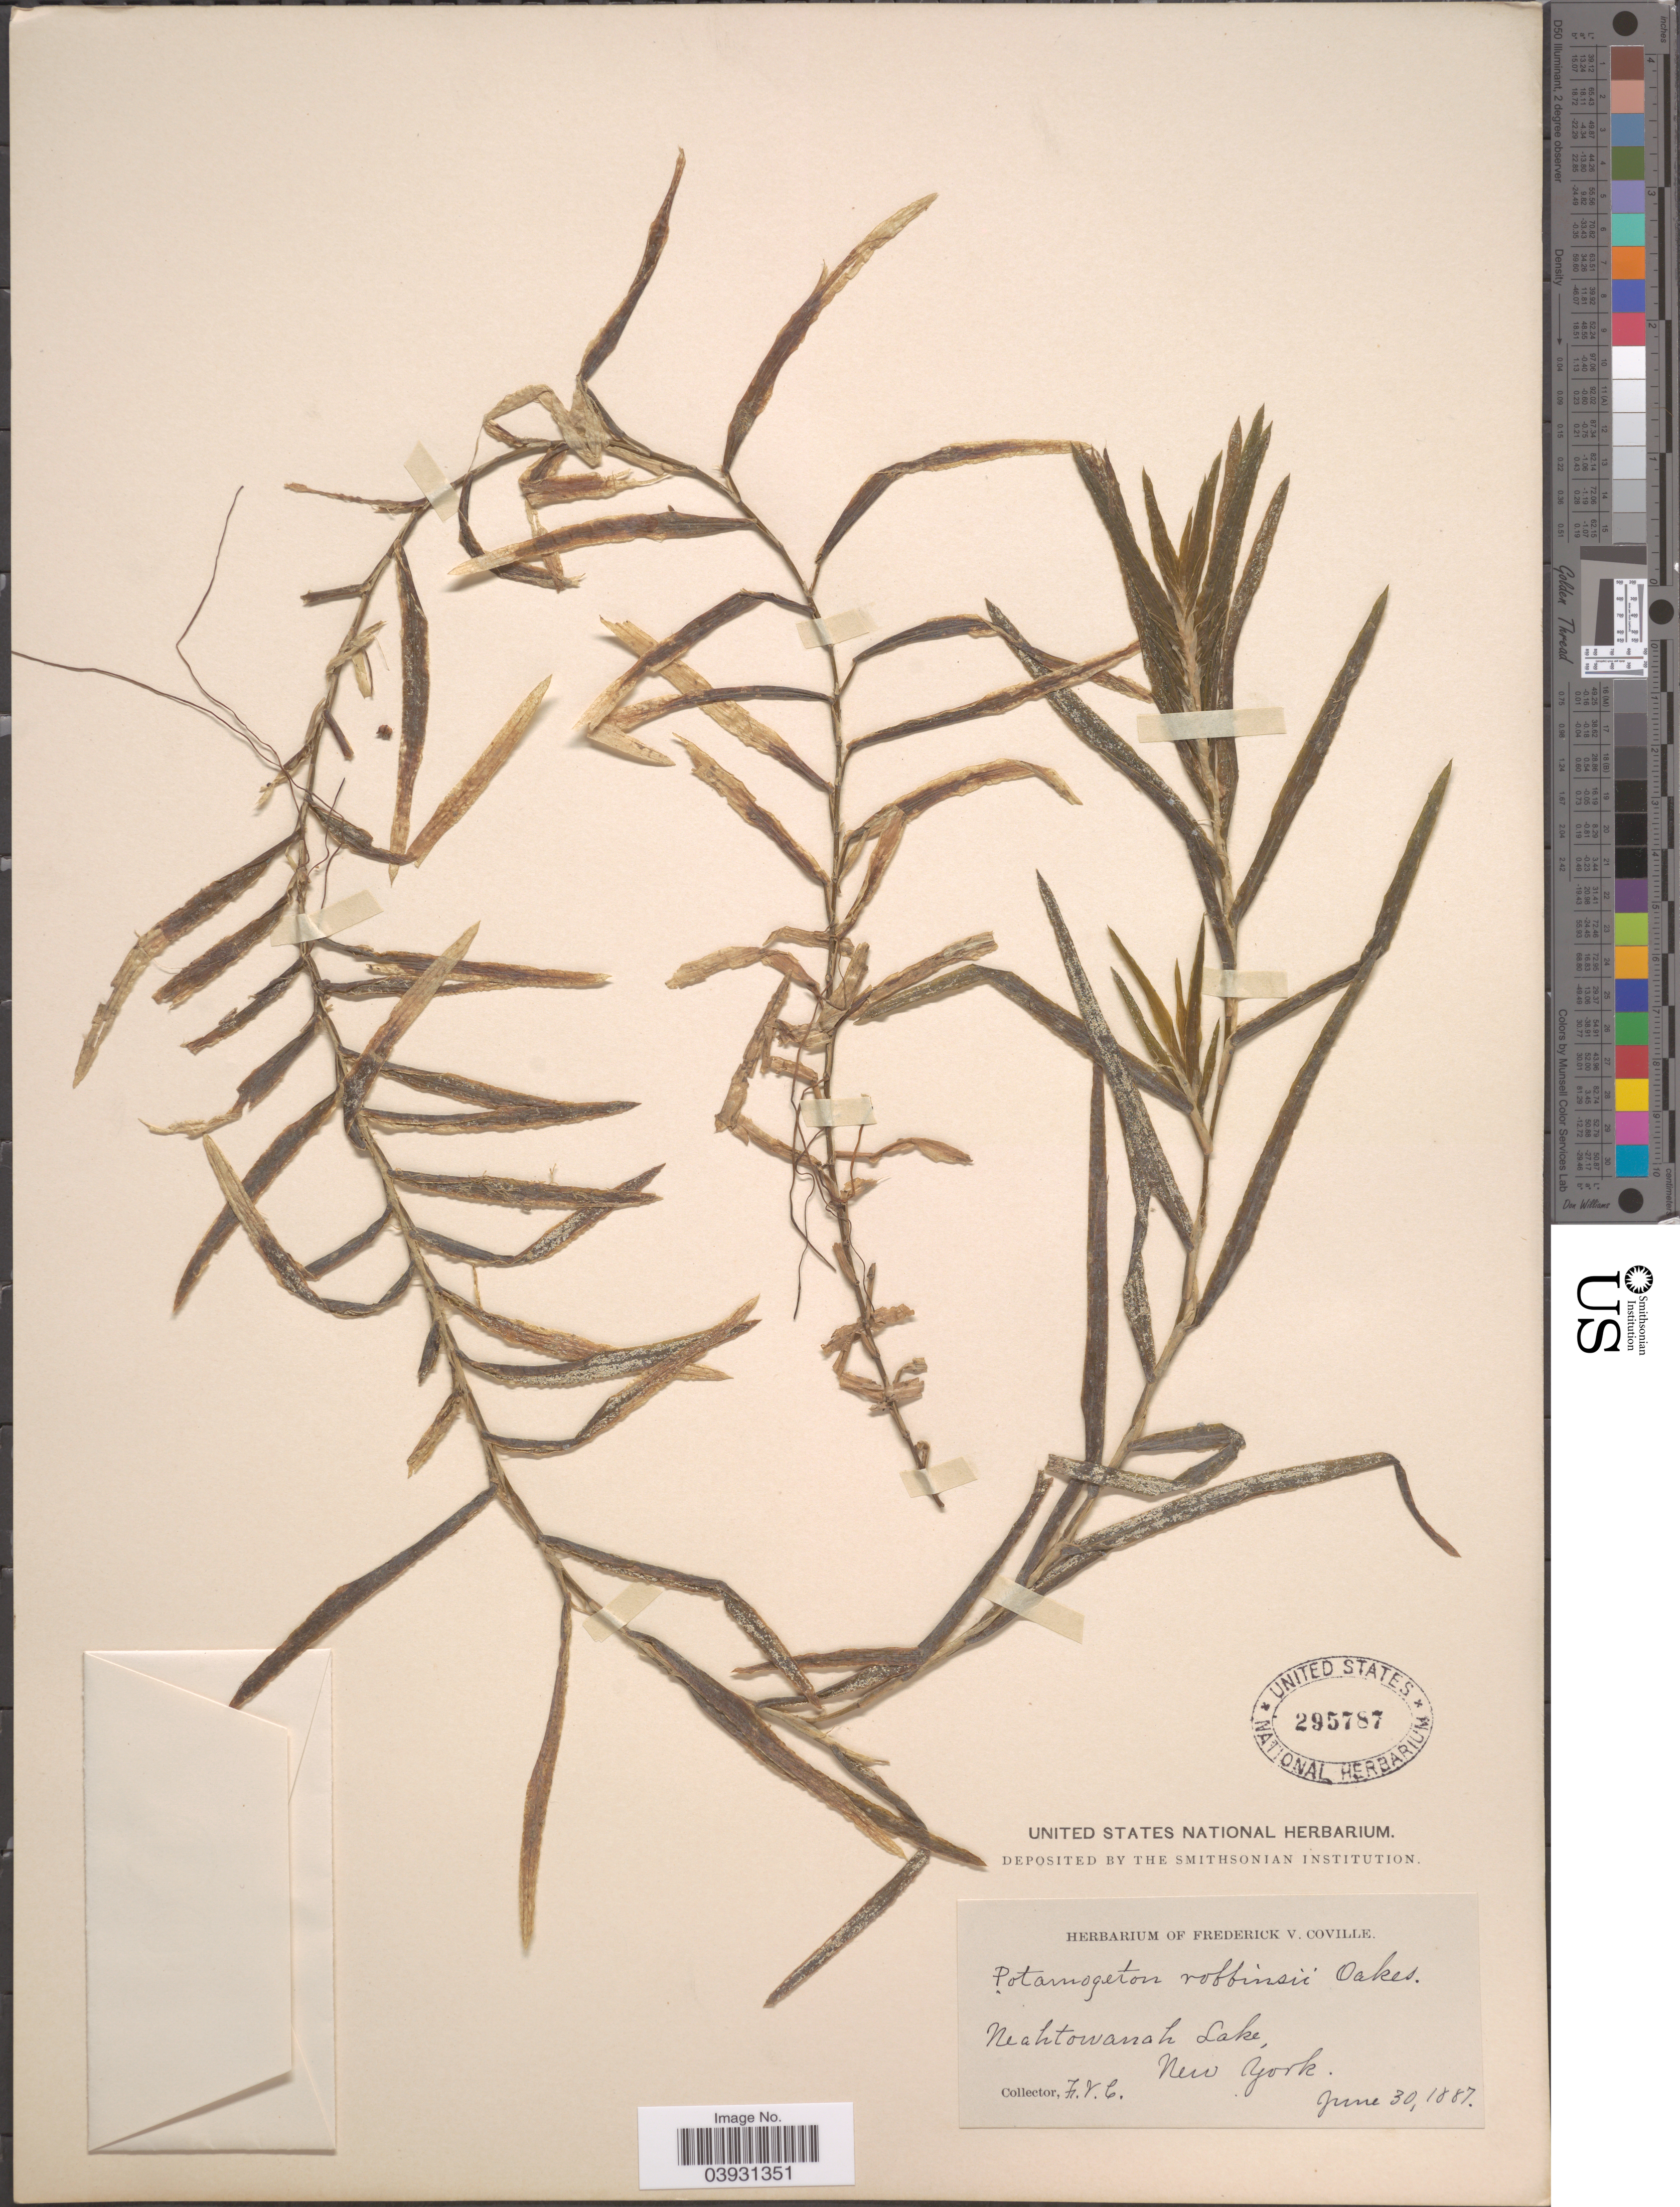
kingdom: Plantae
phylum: Tracheophyta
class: Liliopsida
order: Alismatales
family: Potamogetonaceae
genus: Potamogeton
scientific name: Potamogeton robbinsii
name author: Oakes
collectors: F. V. Coville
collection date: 1887-06-30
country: United States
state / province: New York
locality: Neahtowanah Lake.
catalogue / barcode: US 295787